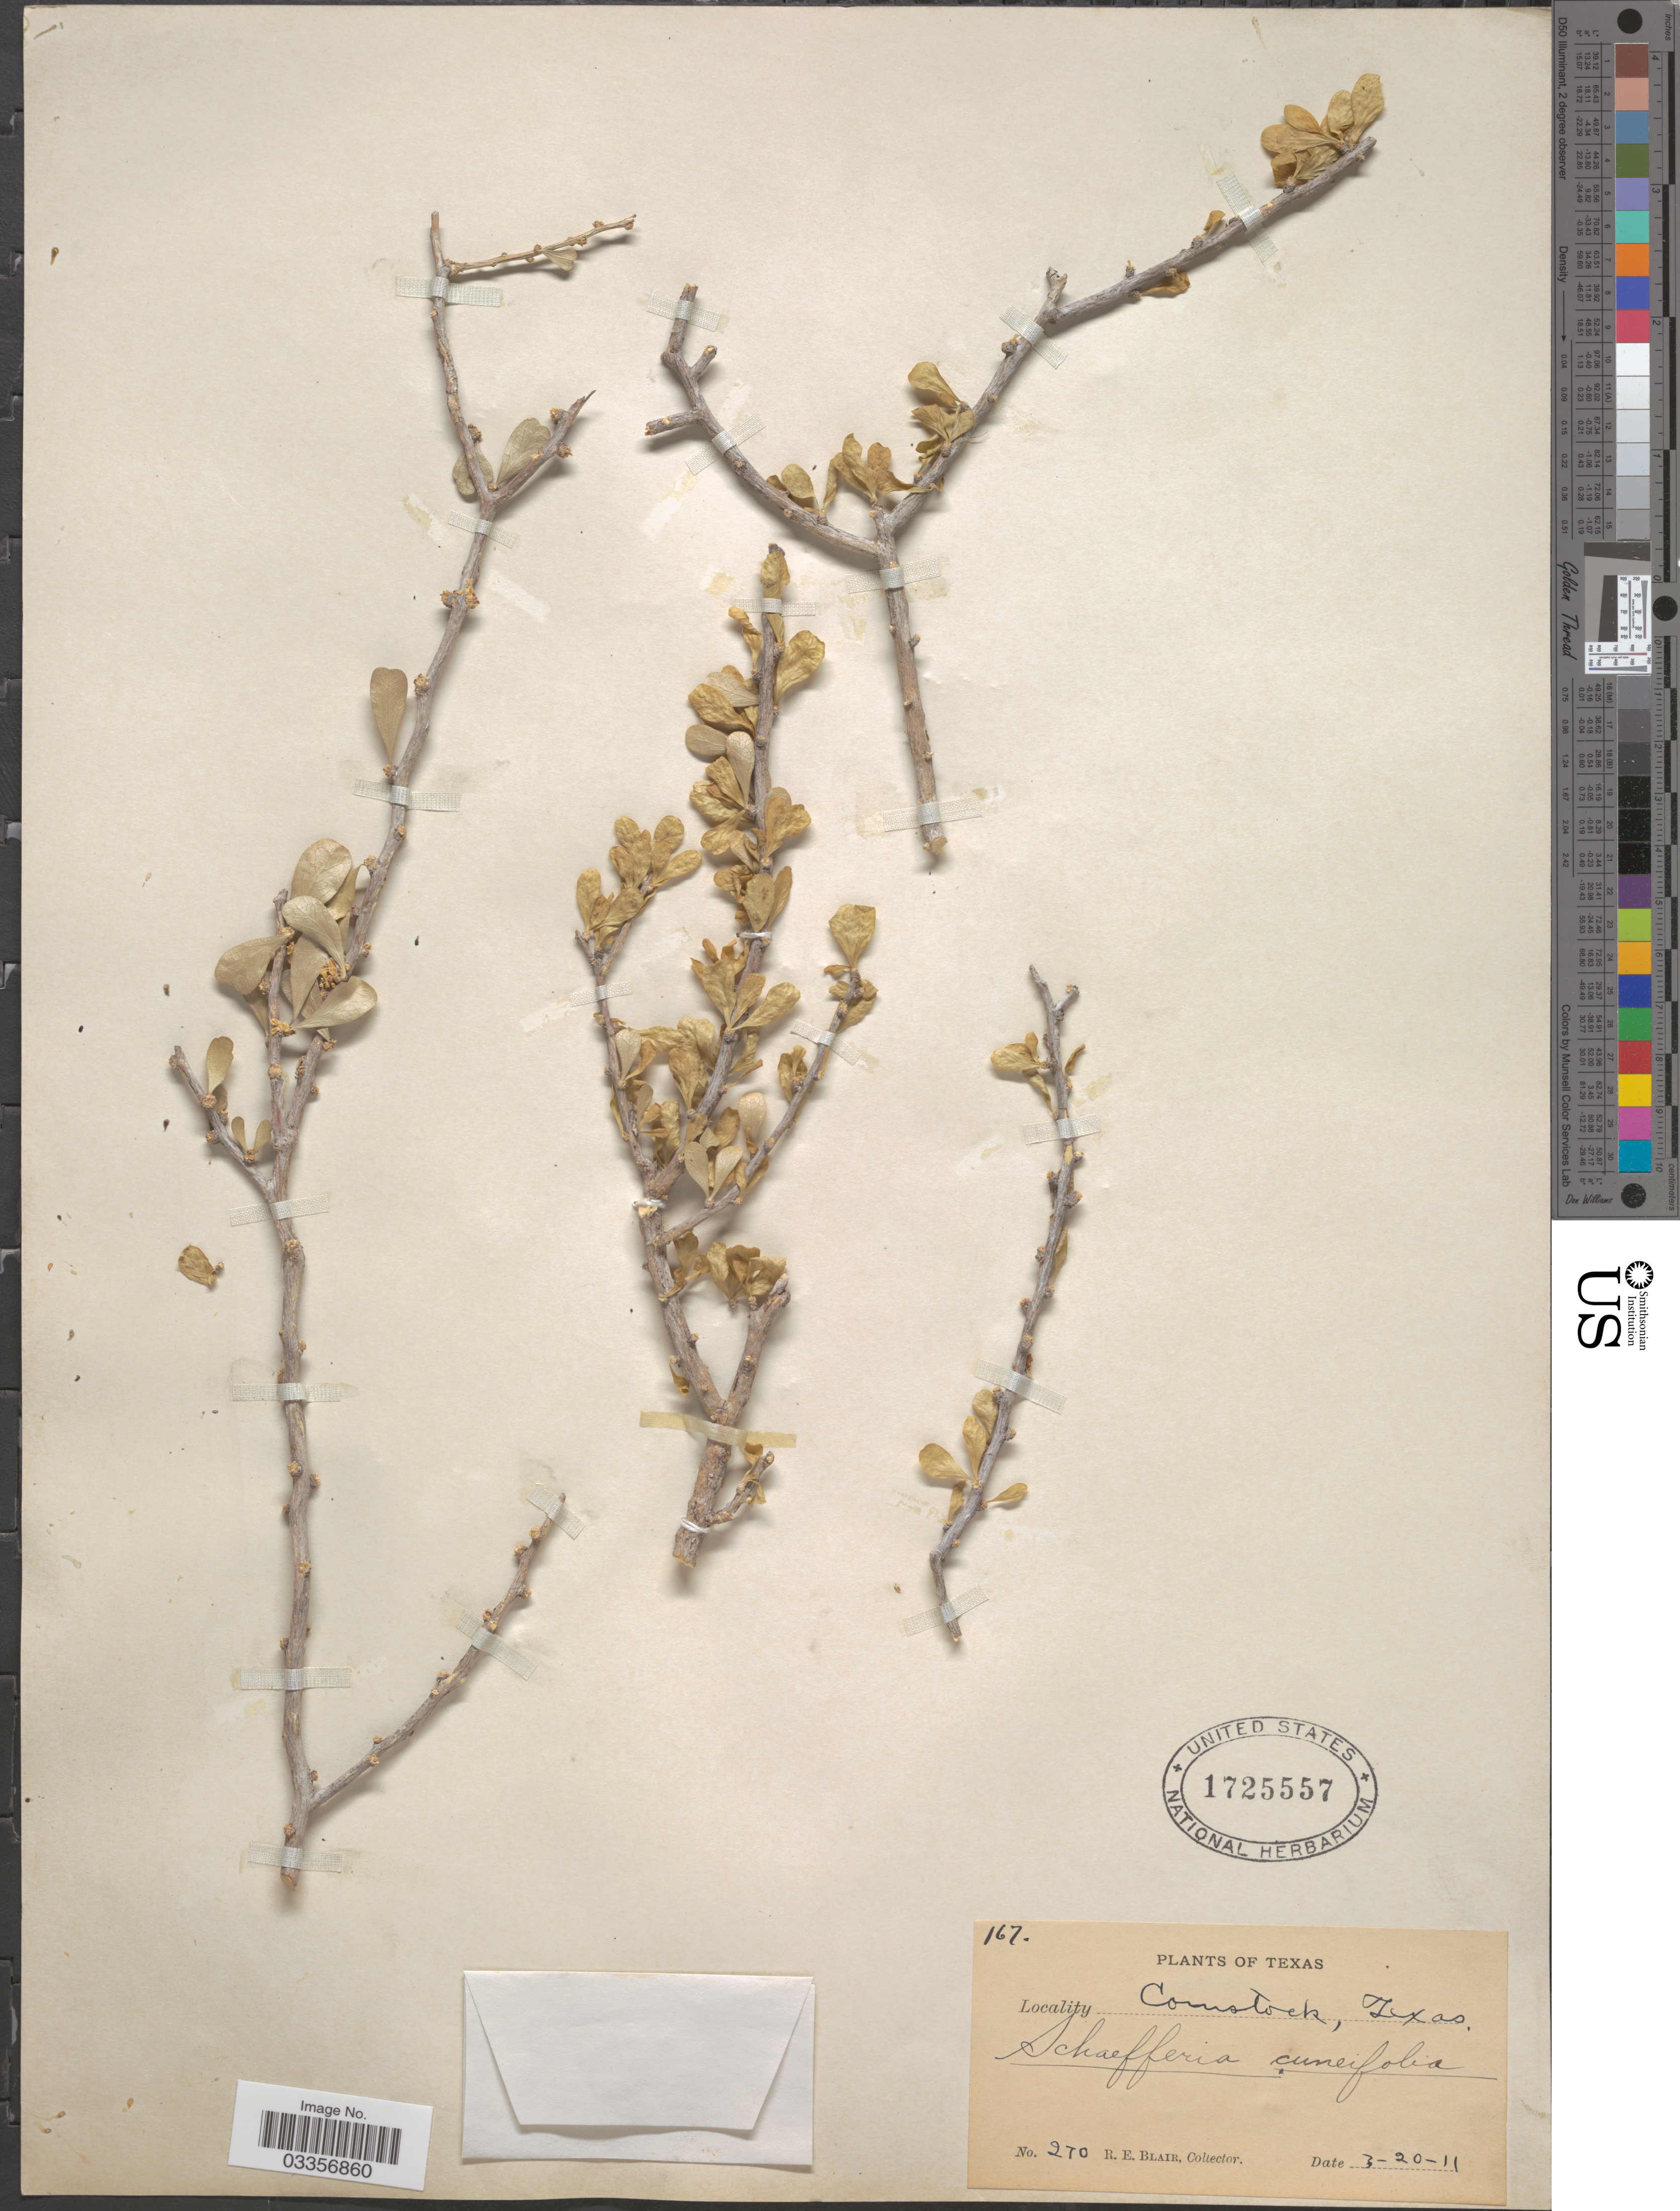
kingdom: Plantae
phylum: Tracheophyta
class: Magnoliopsida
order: Celastrales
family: Celastraceae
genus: Schaefferia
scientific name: Schaefferia cuneifolia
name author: A. Gray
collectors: R. Blair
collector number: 270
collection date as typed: Transcribed d/m/y: 20/3/11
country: United States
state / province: Texas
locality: Comstock.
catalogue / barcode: US 1725557